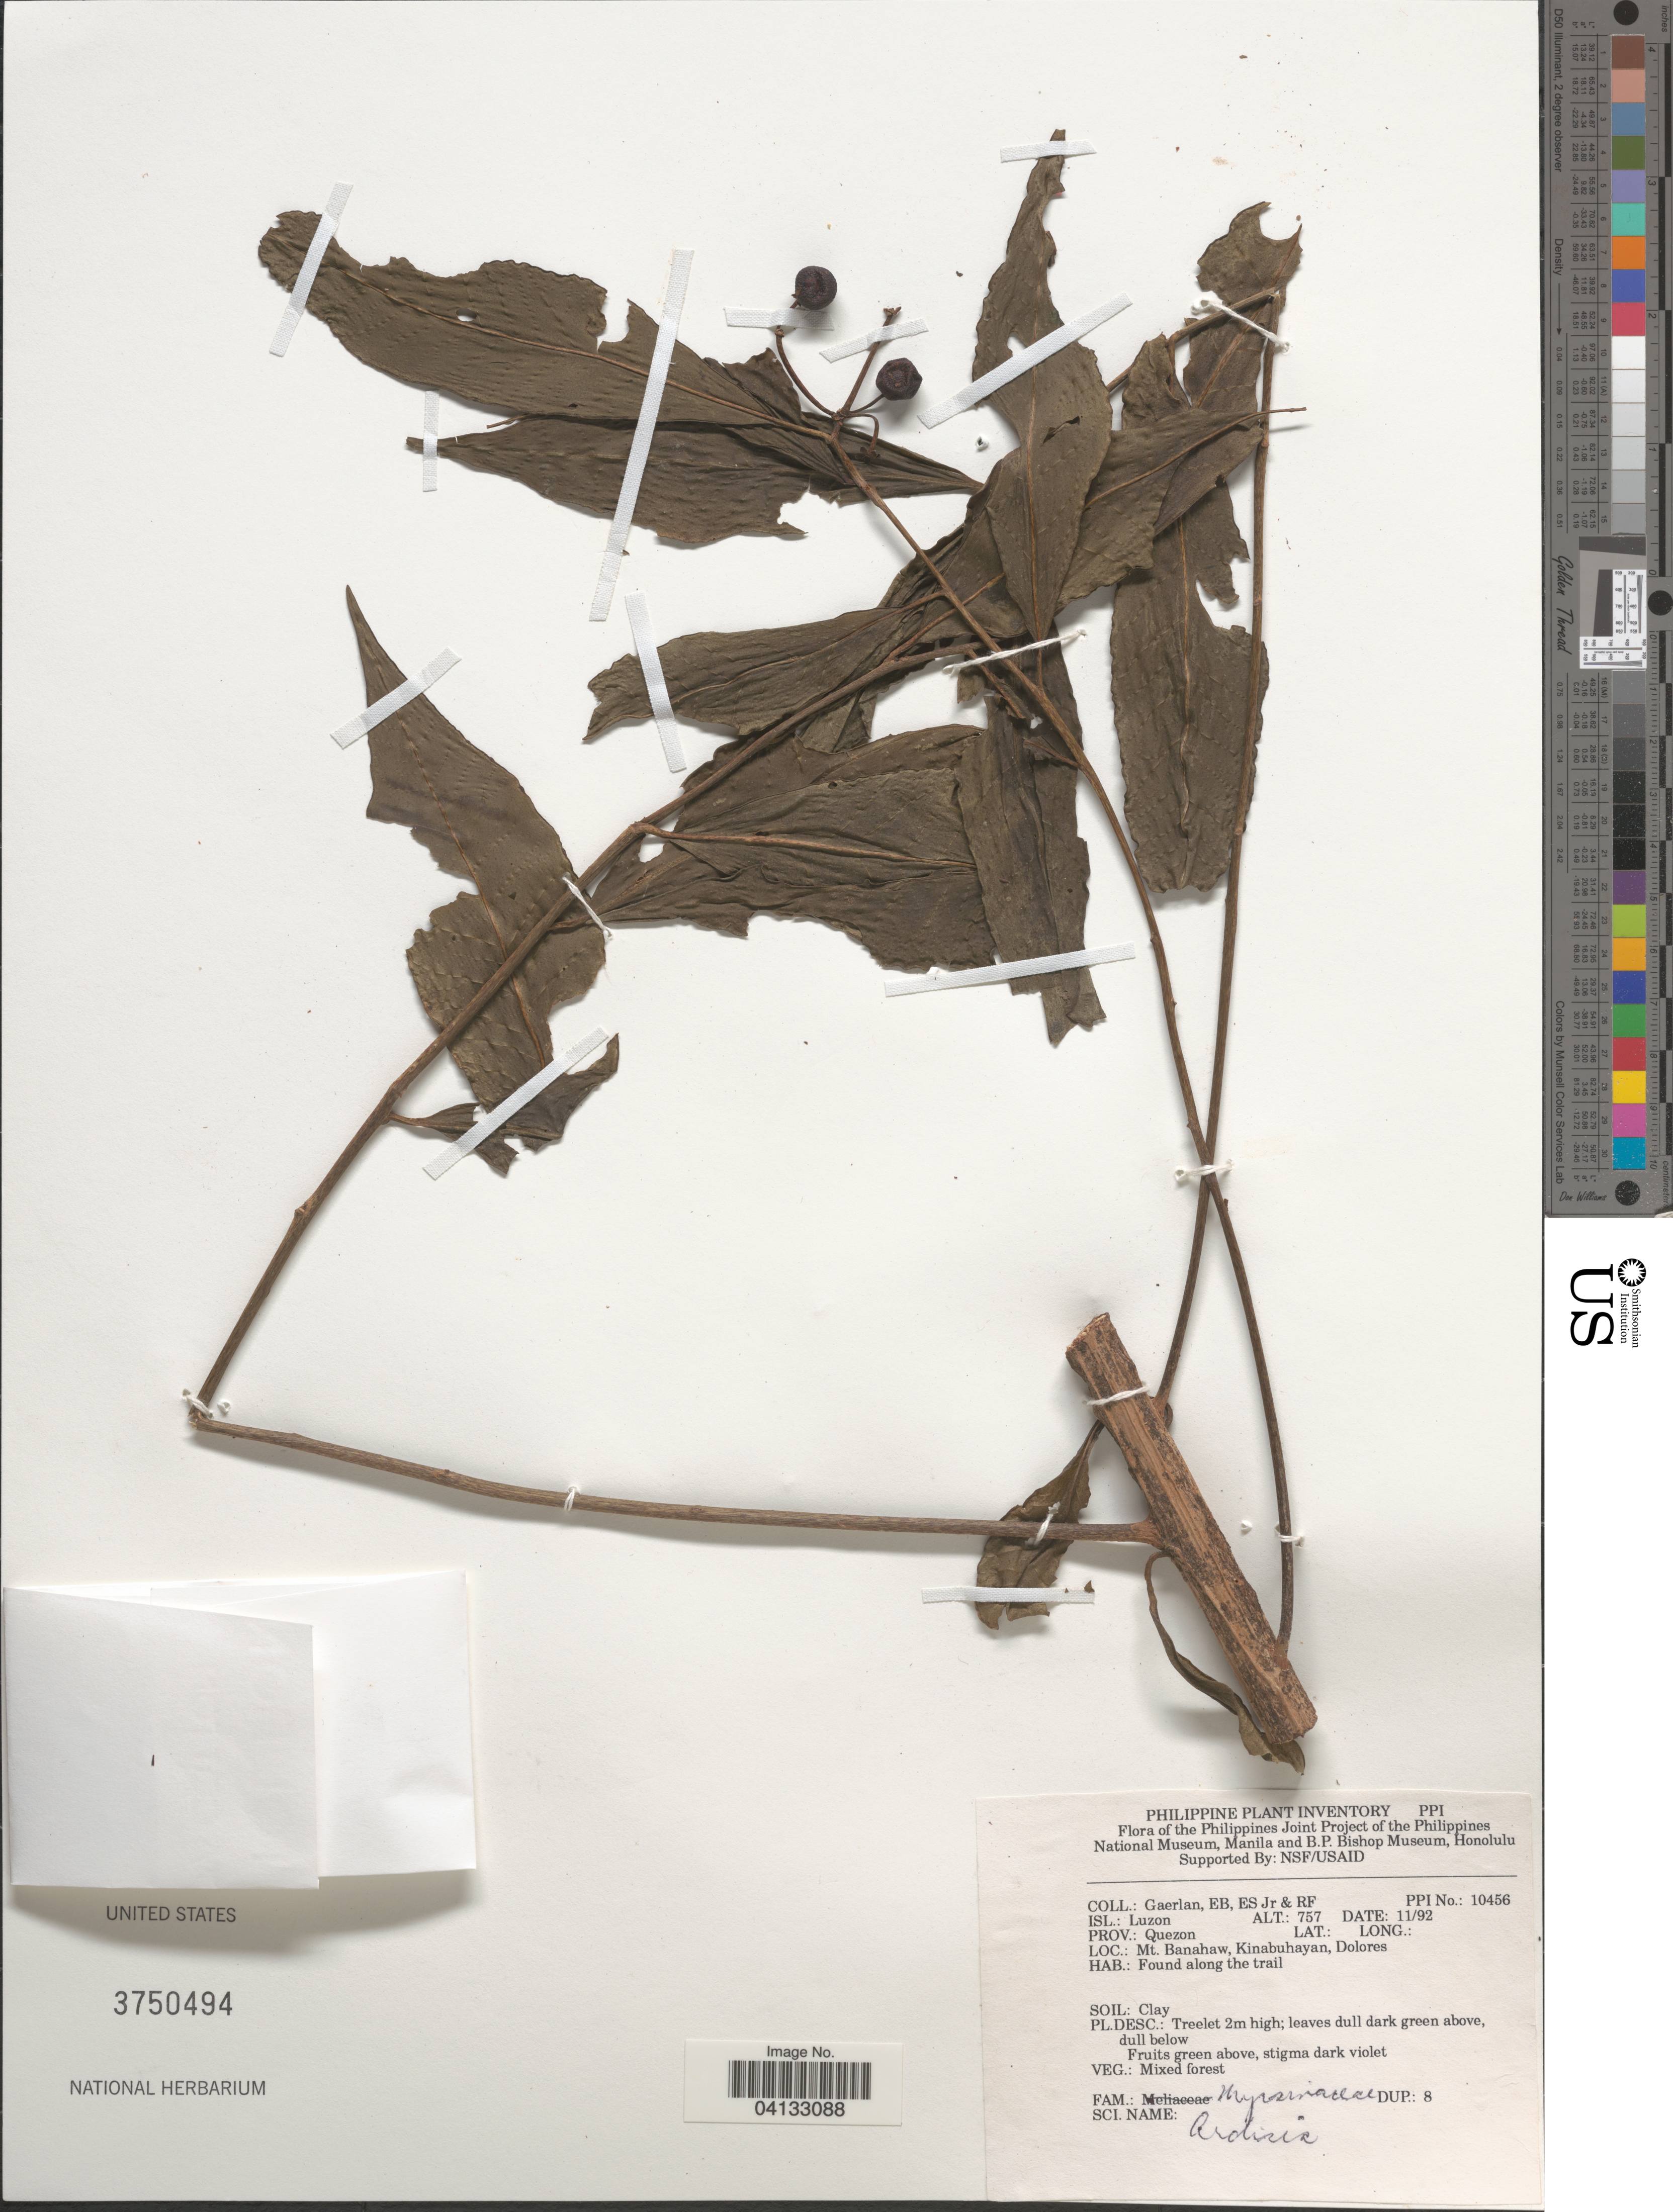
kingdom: Plantae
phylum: Tracheophyta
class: Magnoliopsida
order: Ericales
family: Primulaceae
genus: Ardisia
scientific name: Ardisia sp.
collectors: E. Gaerlan, E. Gaerlan & R. Gaerlan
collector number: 10456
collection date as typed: Transcribed d/m/y: /11/92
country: Philippines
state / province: Calabarzon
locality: Isl.: Luzon. Prov.: Quezon. Mt. Banahaw, Kinabuhayan, Dolores.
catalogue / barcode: US 3750494